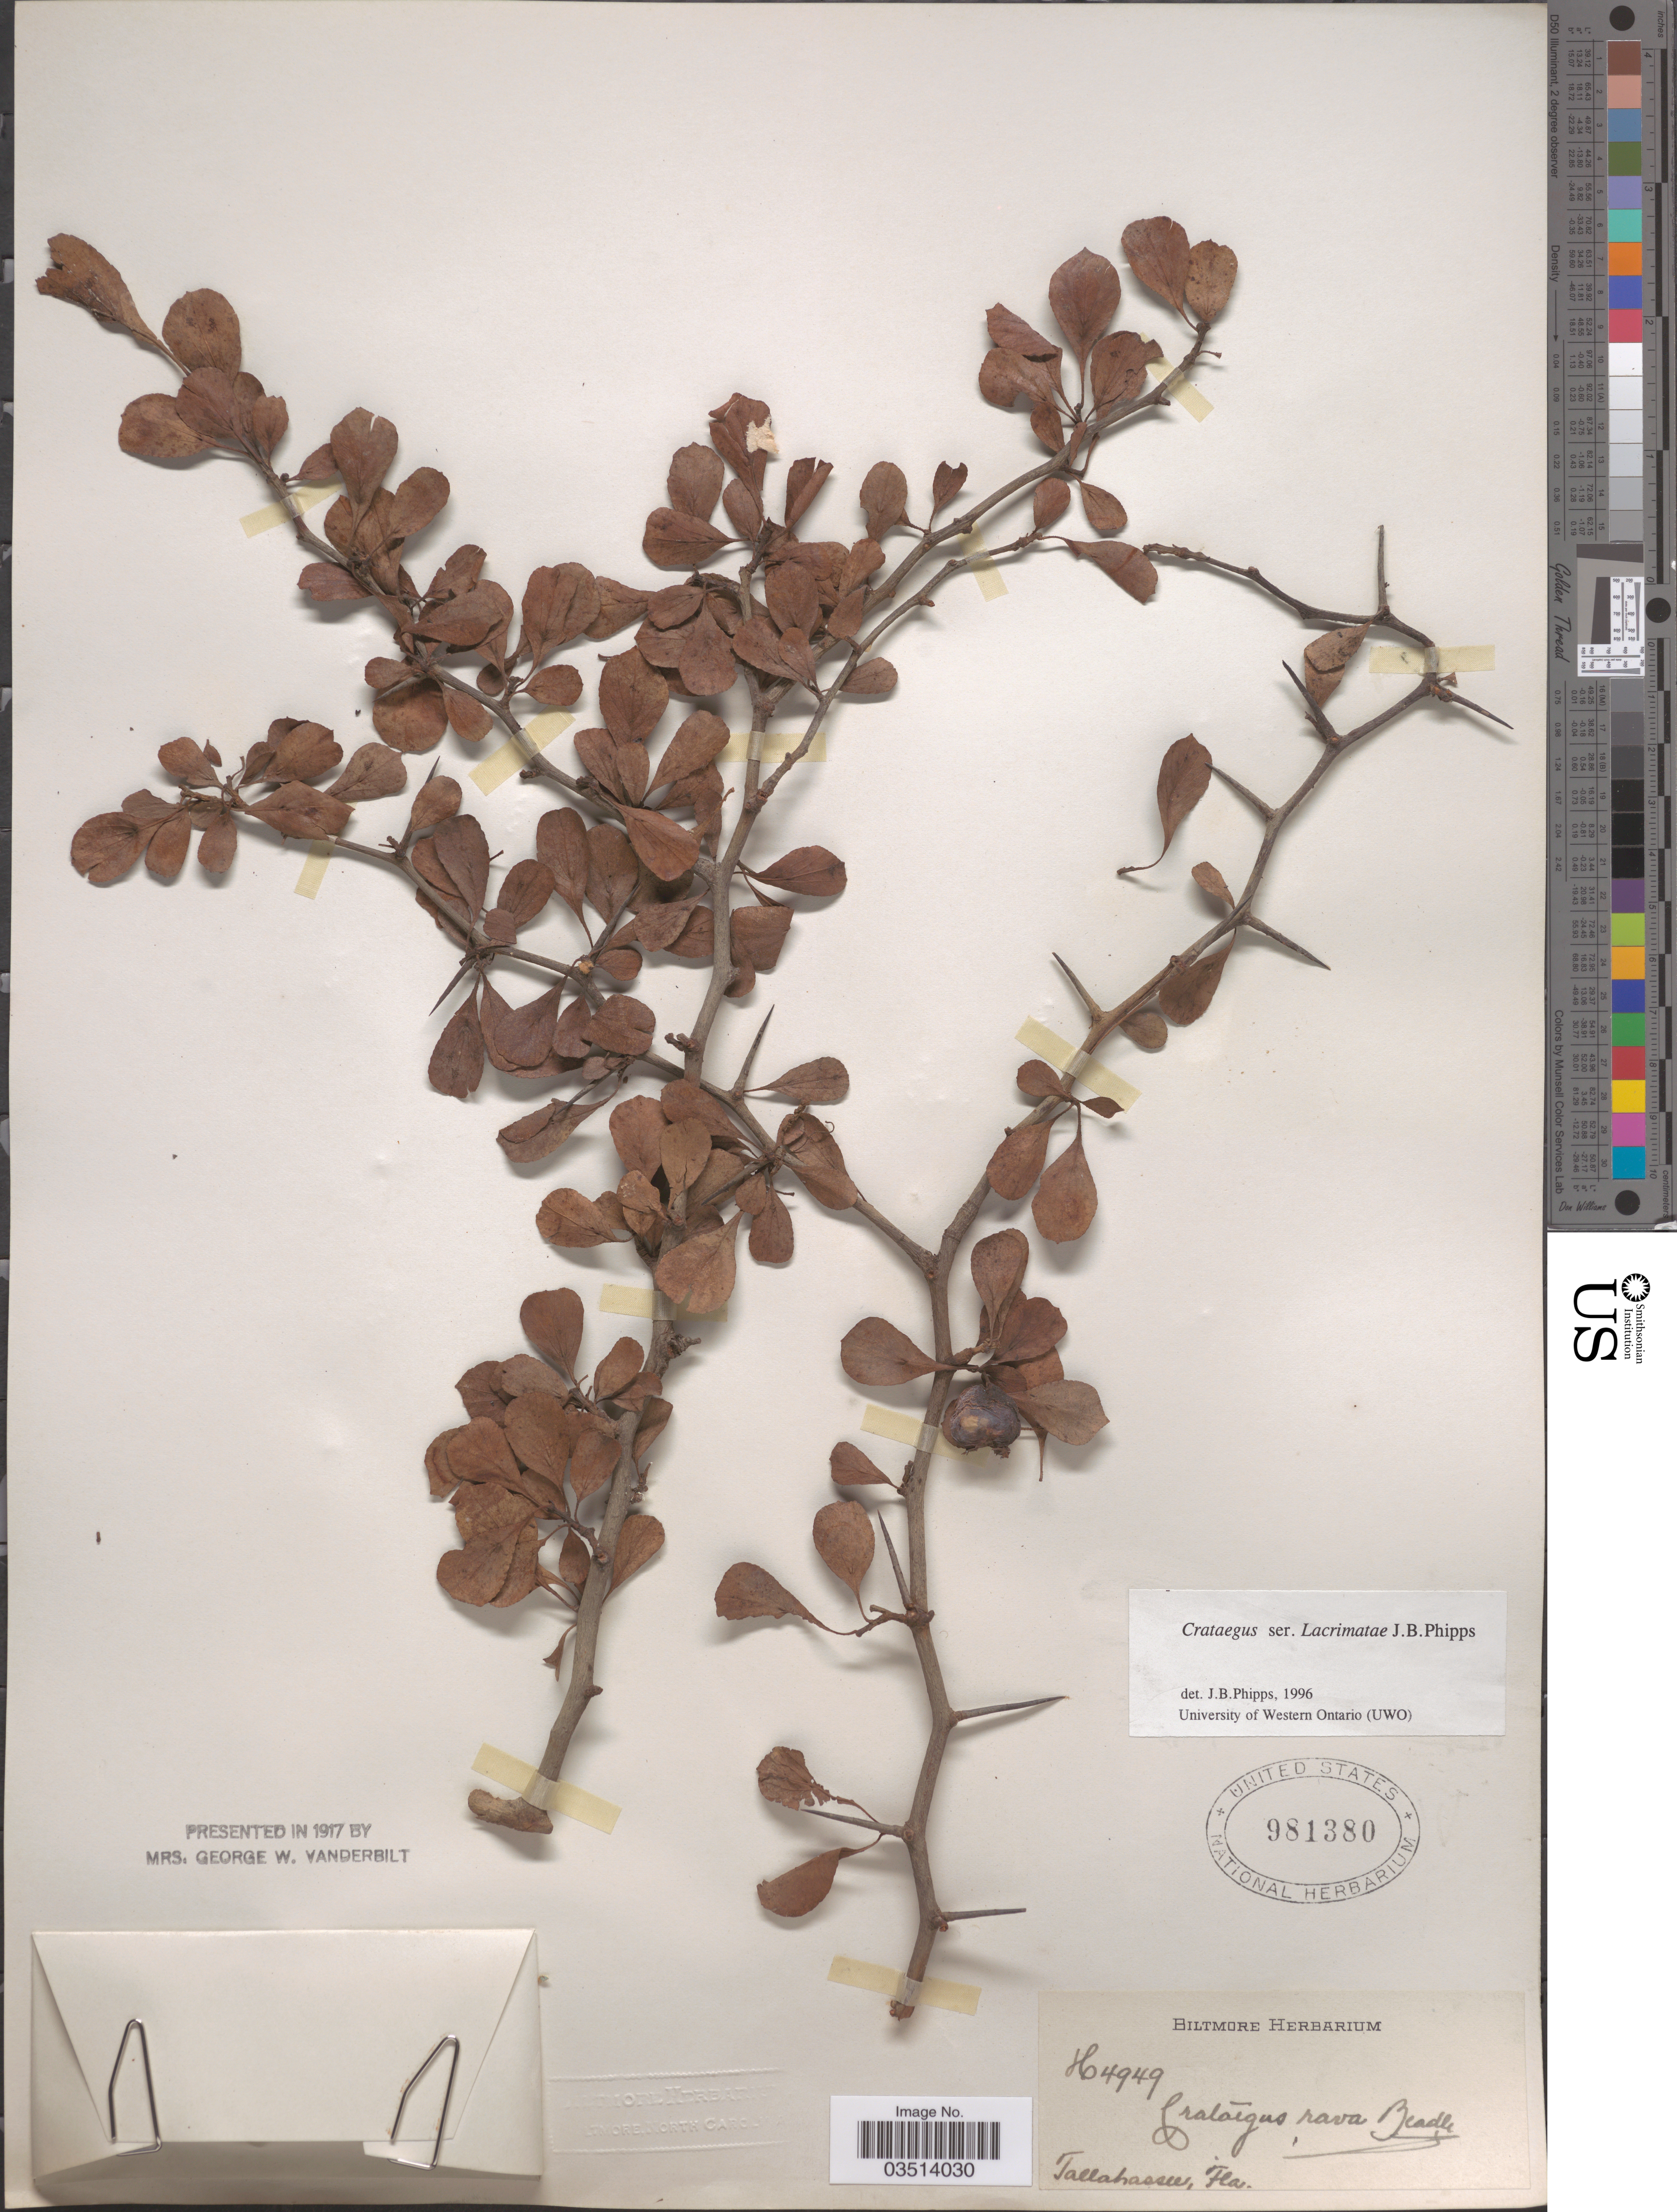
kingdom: Plantae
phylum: Tracheophyta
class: Magnoliopsida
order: Rosales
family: Rosaceae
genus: Crataegus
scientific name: Crataegus crocea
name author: Beadle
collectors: ex herb. Biltmore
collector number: H4949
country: United States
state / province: Florida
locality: Tallahassee.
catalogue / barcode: US 981380